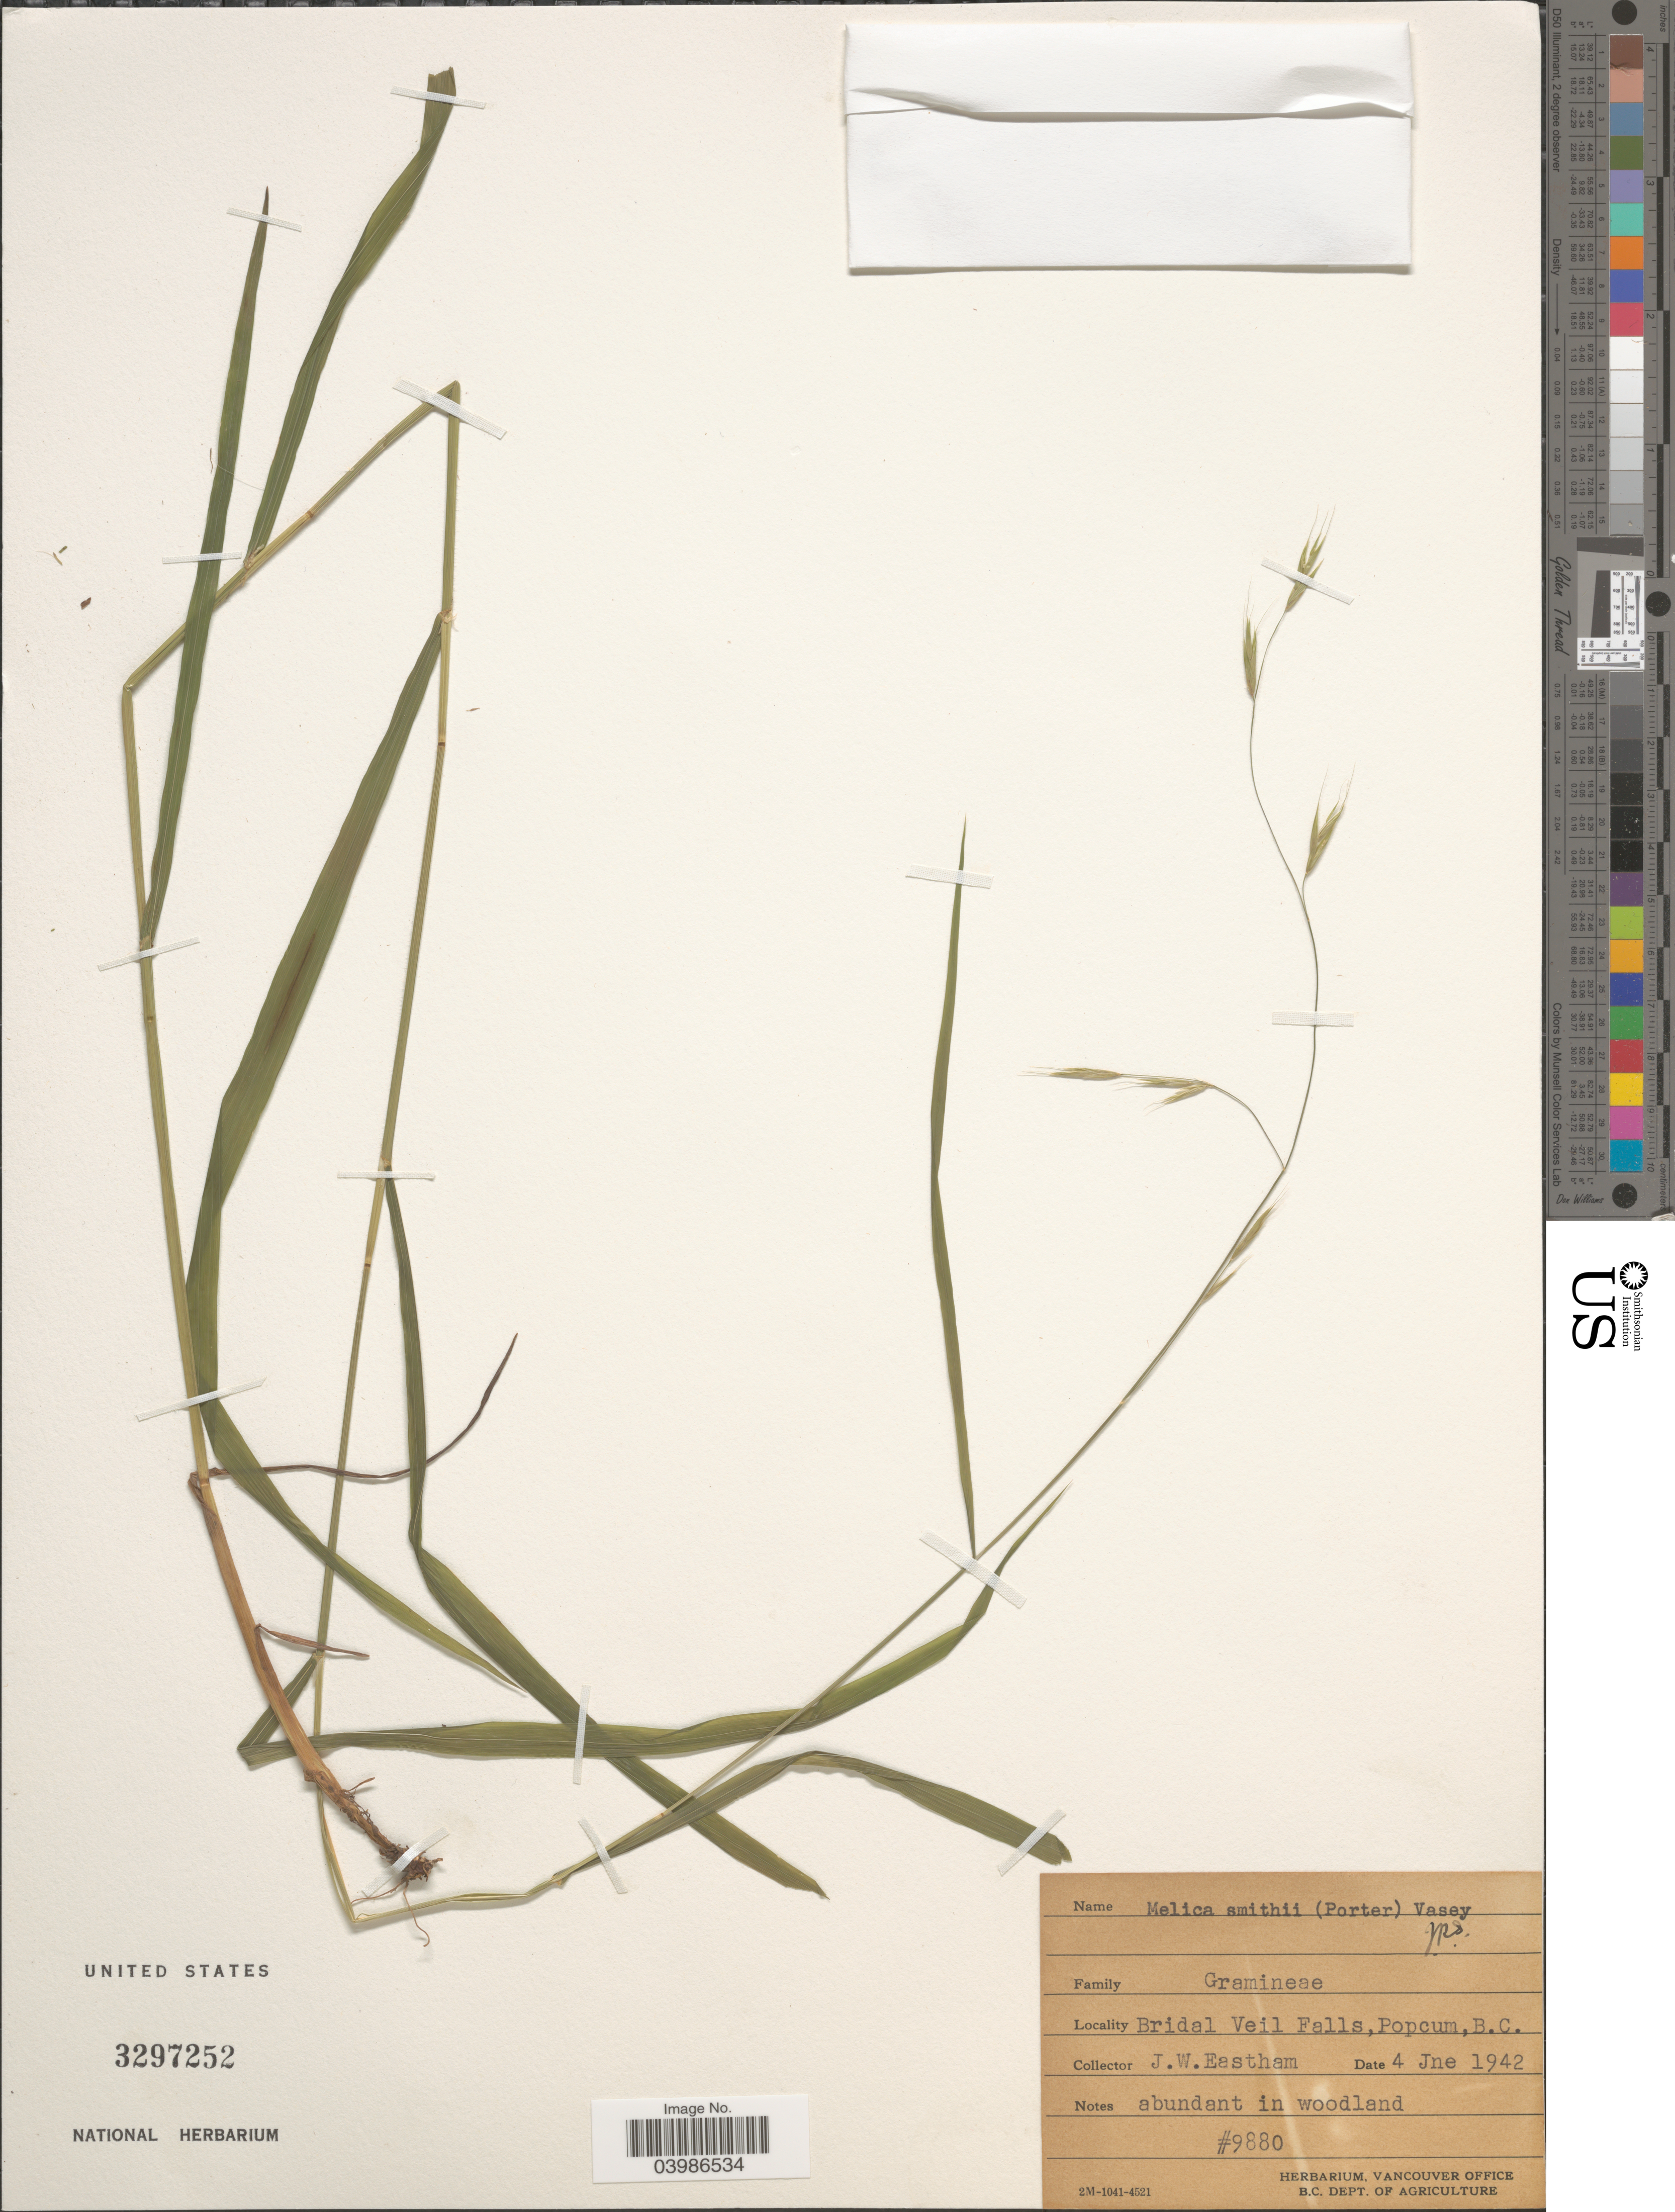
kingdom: Plantae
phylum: Tracheophyta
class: Liliopsida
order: Poales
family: Poaceae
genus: Melica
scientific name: Melica smithii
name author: (Porter ex A. Gray) Vasey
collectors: J. Eastham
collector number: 9880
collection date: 1942-06-04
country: Canada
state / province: British Columbia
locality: Bridal Veil Falls, Popcum, B. C.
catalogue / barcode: US 3297252